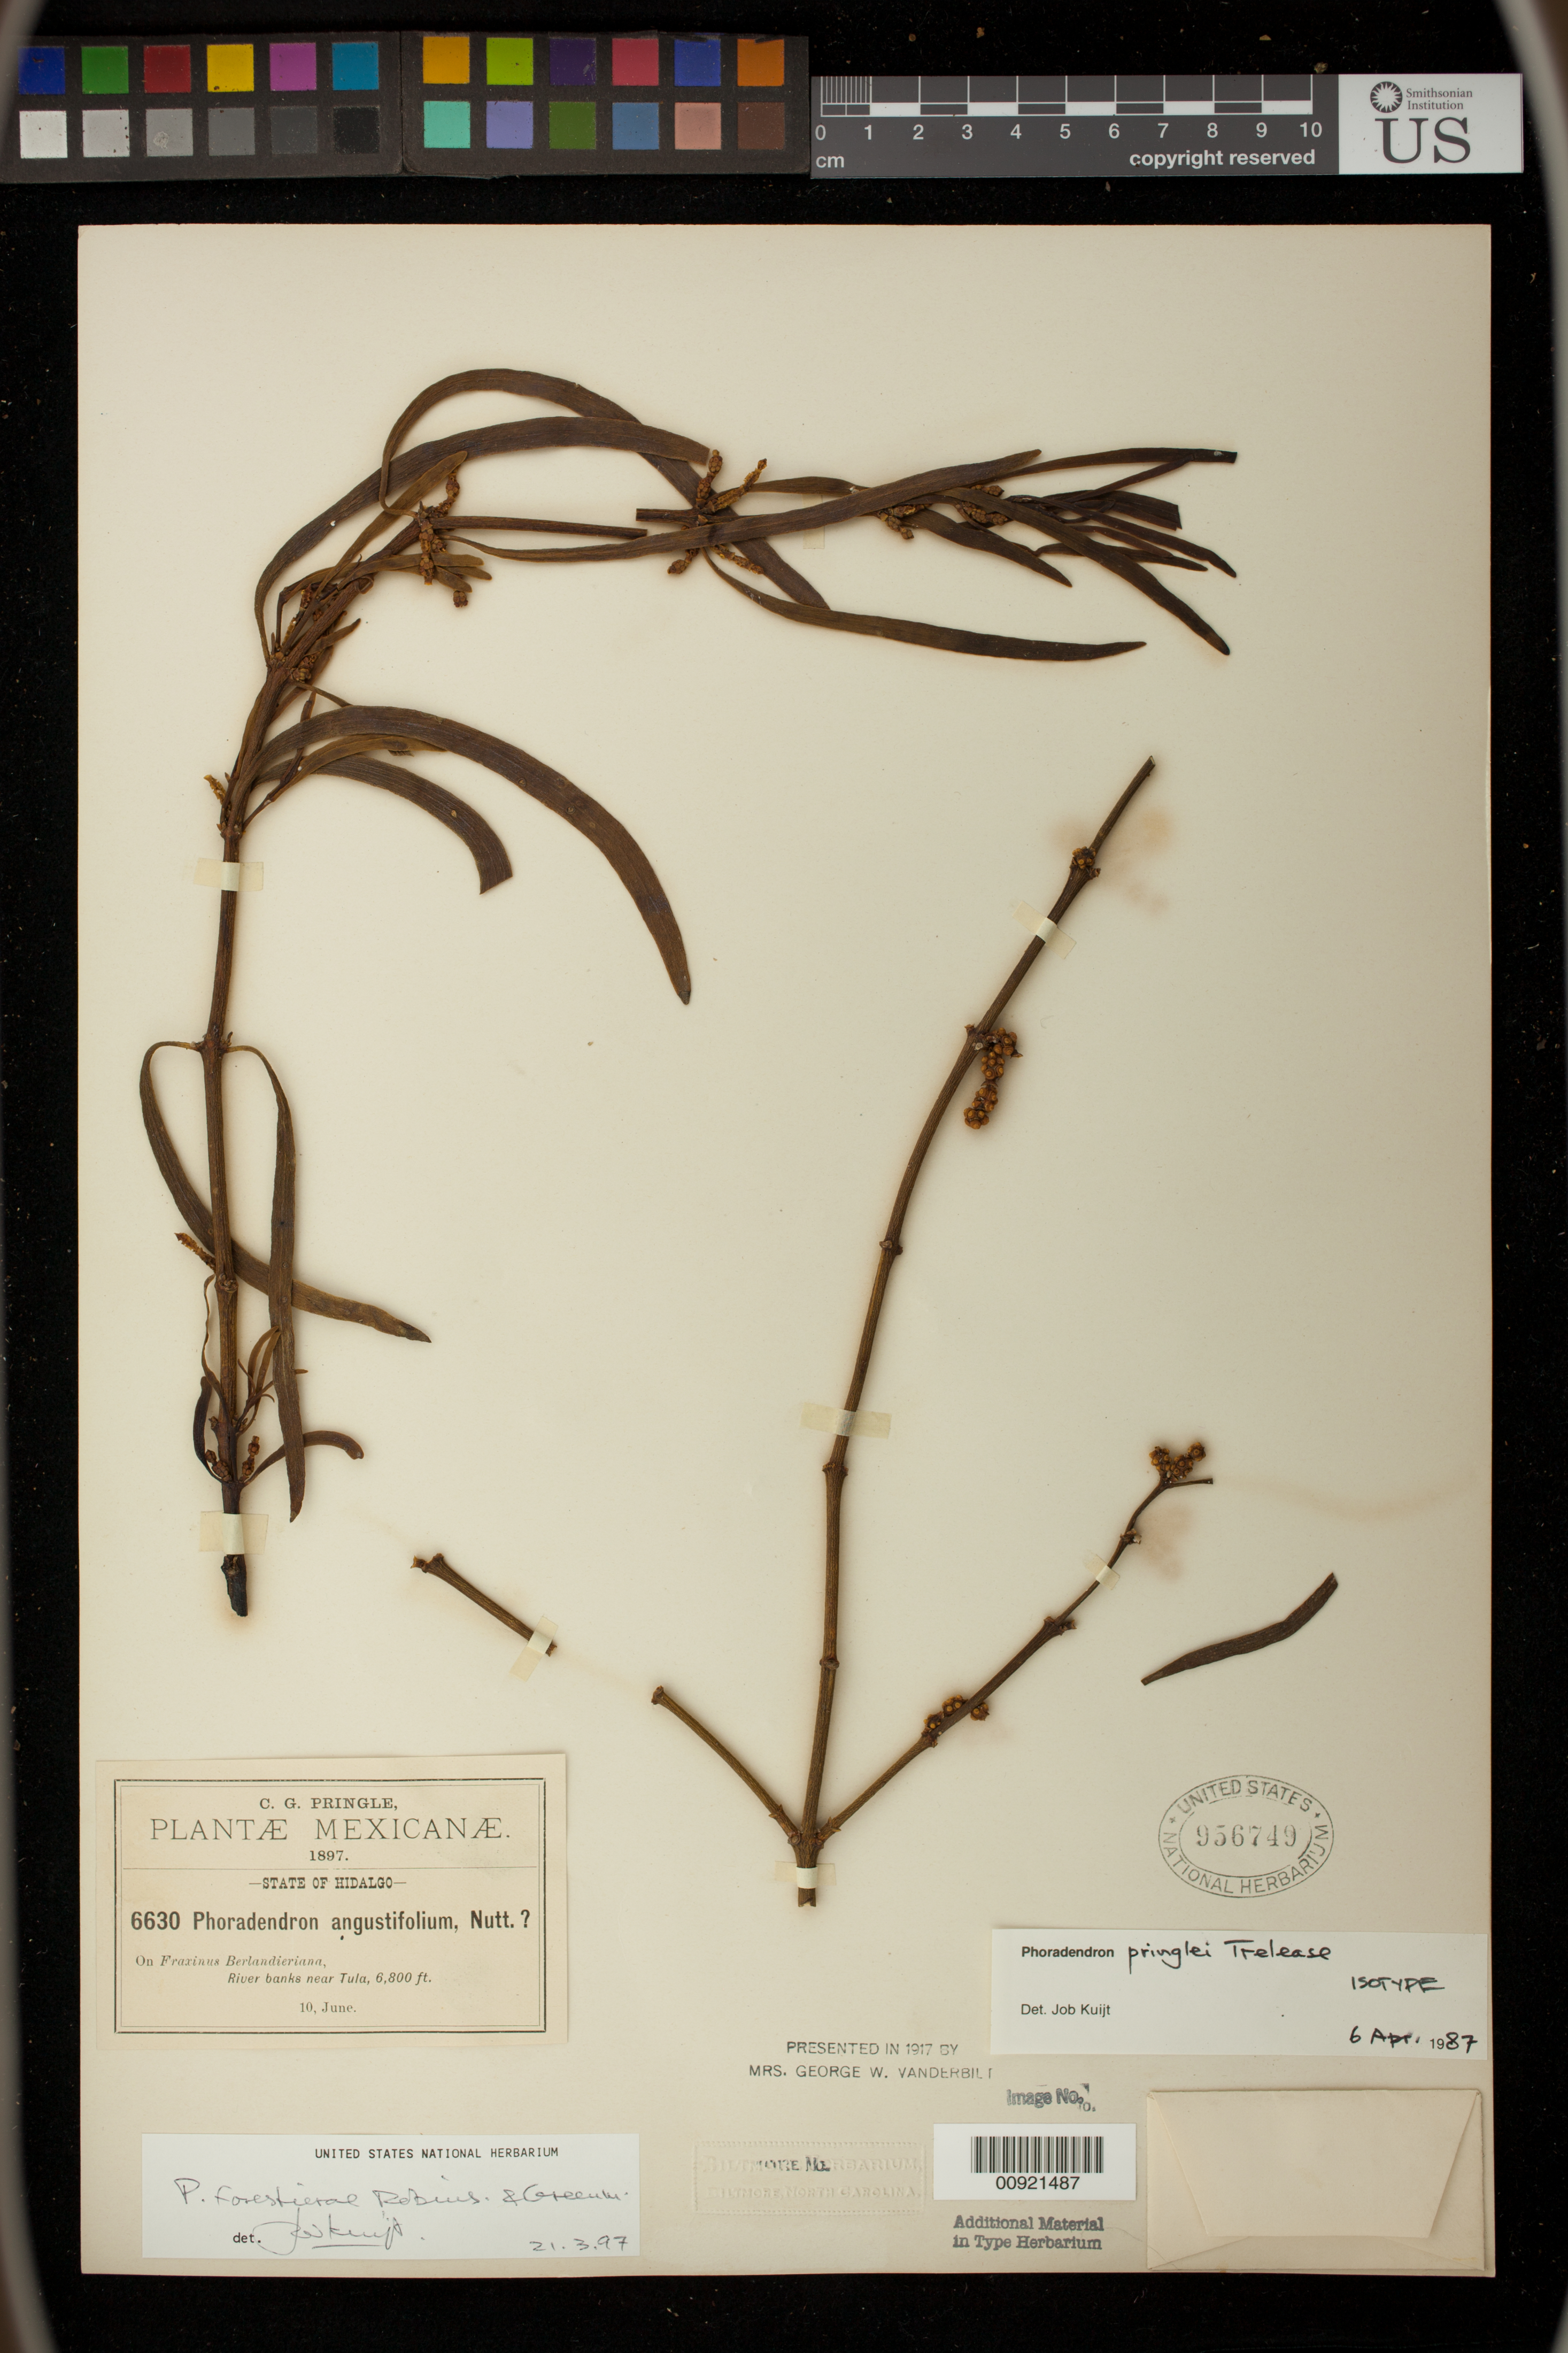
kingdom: Plantae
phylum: Tracheophyta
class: Magnoliopsida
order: Santalales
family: Viscaceae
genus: Phoradendron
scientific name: Phoradendron pringlei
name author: Trel.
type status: Isotype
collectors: C. G. Pringle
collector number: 6630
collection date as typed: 10 Jun 1897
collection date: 1897-06-10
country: Mexico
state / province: Hidalgo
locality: Tula.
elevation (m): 2073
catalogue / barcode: US 956749